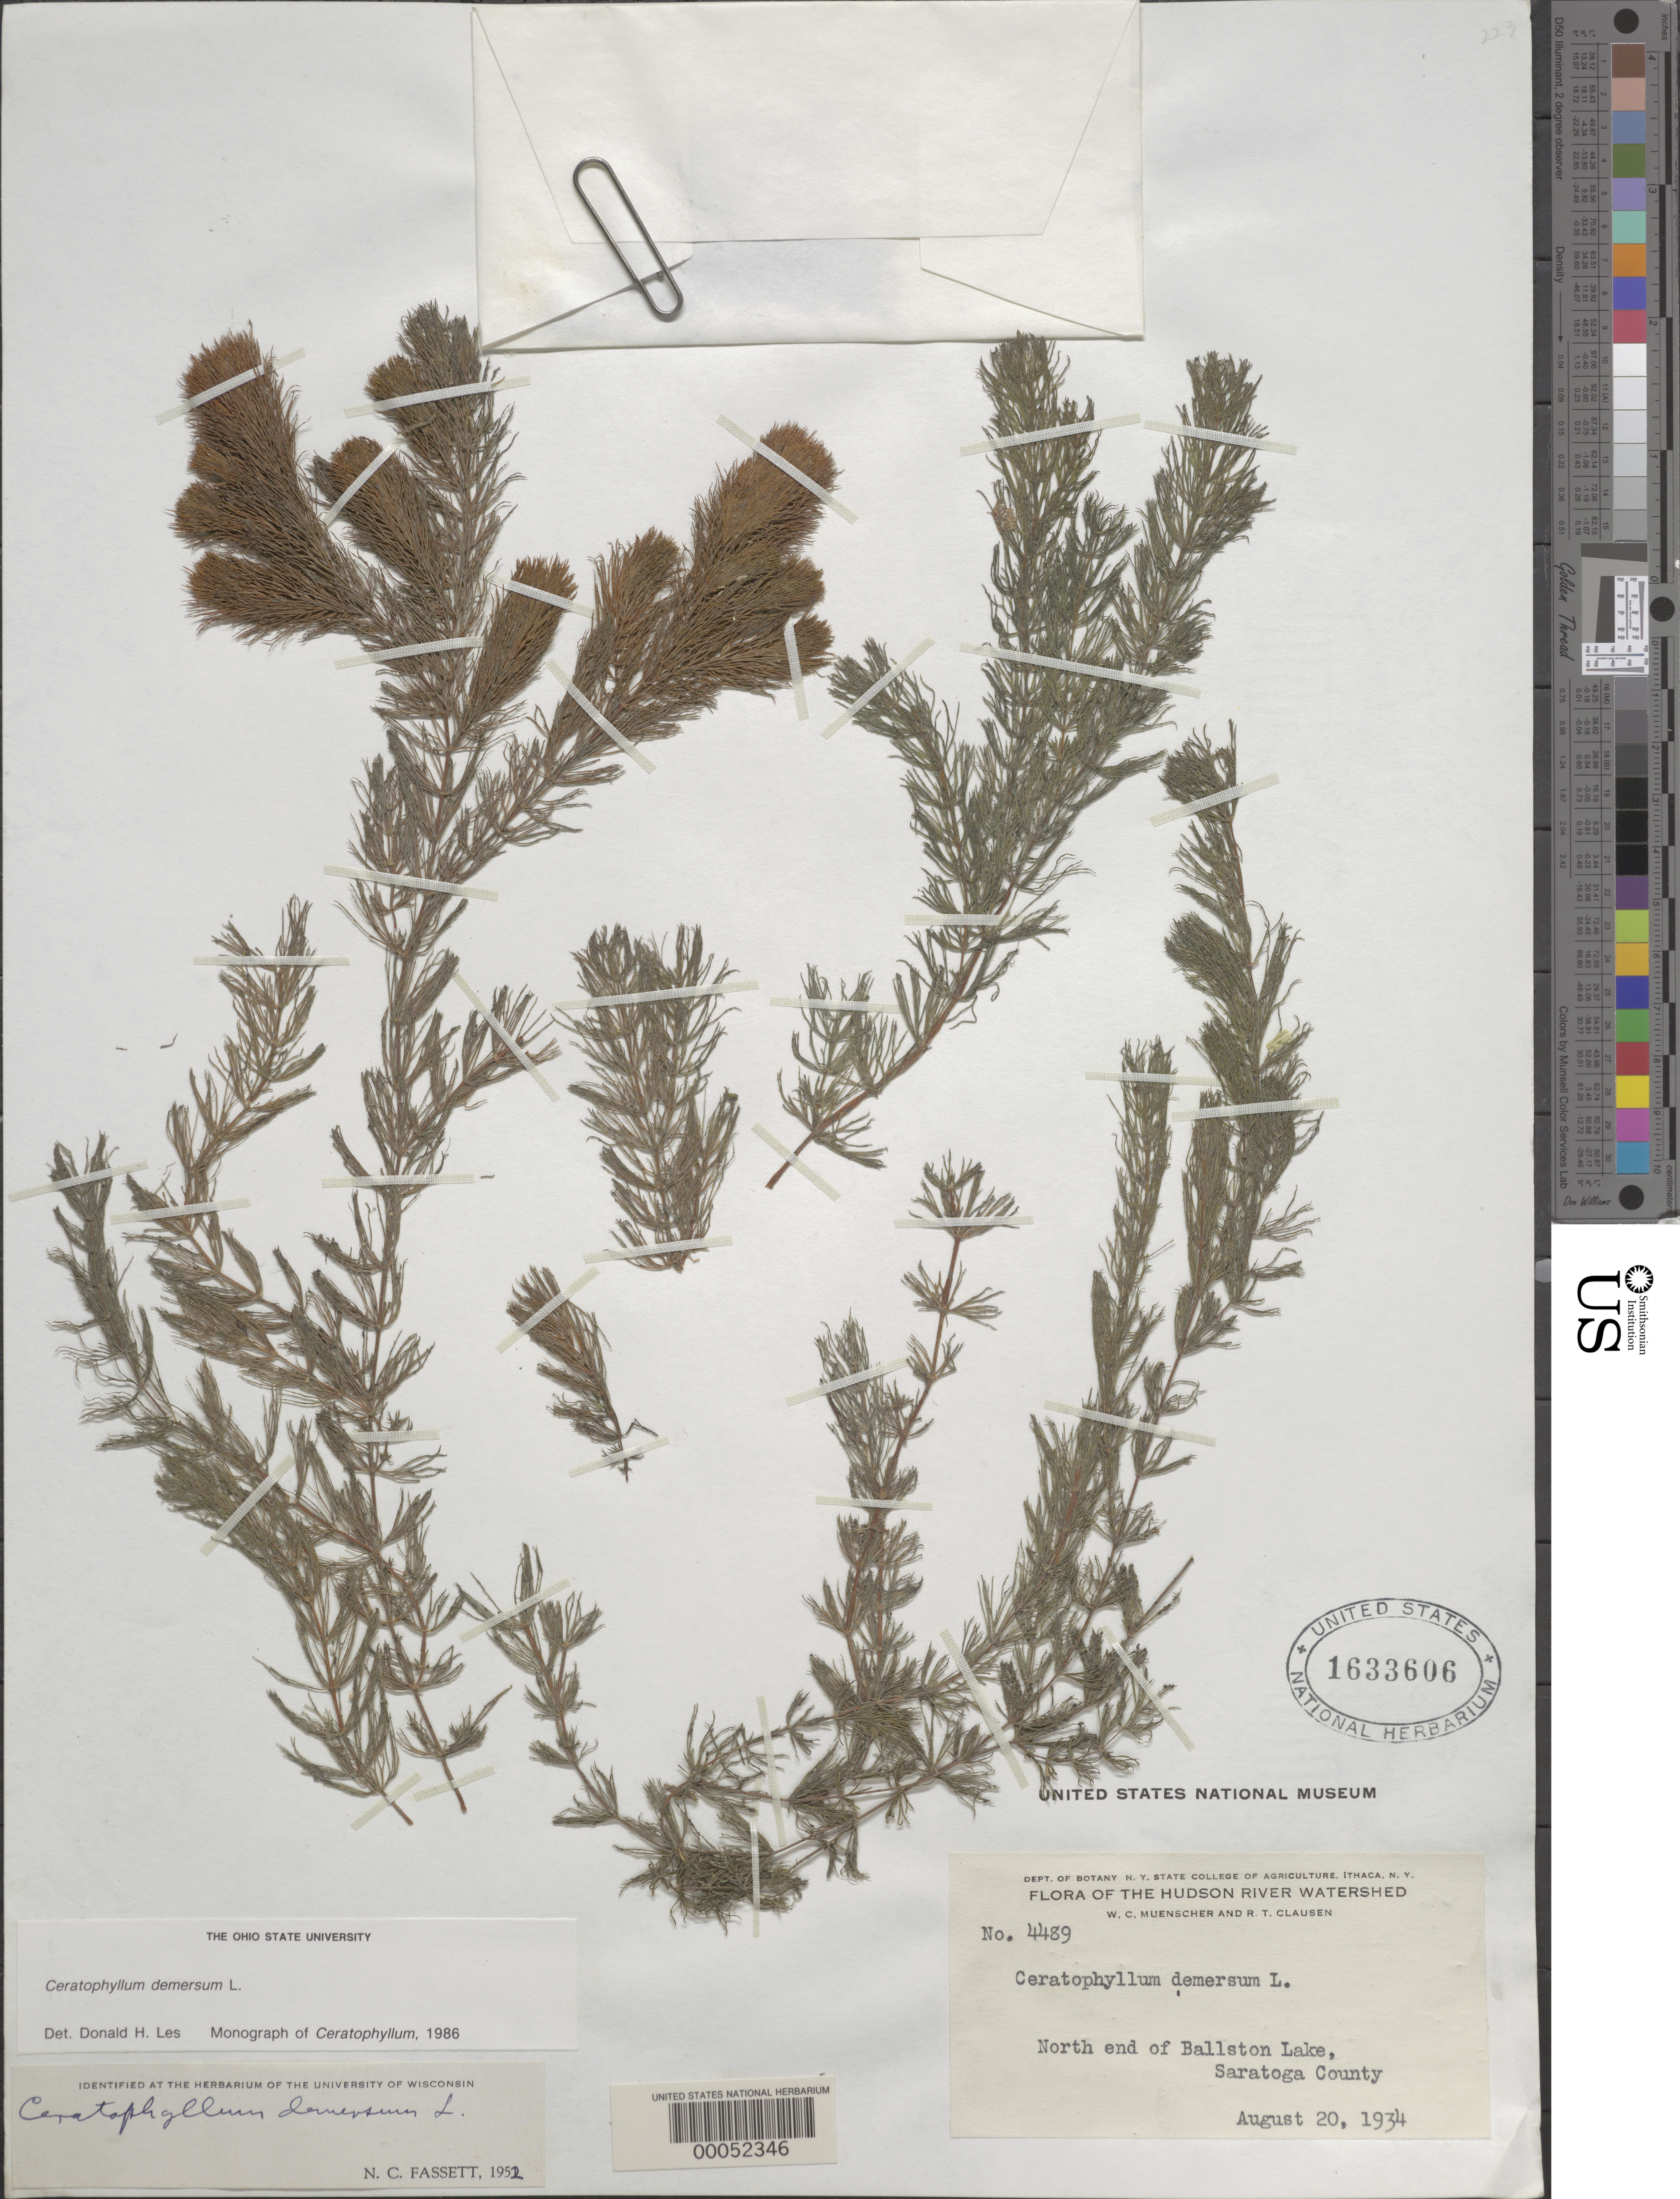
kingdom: Plantae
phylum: Tracheophyta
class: Magnoliopsida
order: Ceratophyllales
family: Ceratophyllaceae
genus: Ceratophyllum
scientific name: Ceratophyllum demersum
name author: L.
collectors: W. Muenscher & B. Maguire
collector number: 4489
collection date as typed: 20 Aug 1934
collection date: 1934-08-20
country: United States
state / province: New York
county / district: Saratoga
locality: North end of ballston lake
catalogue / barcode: US 1633606